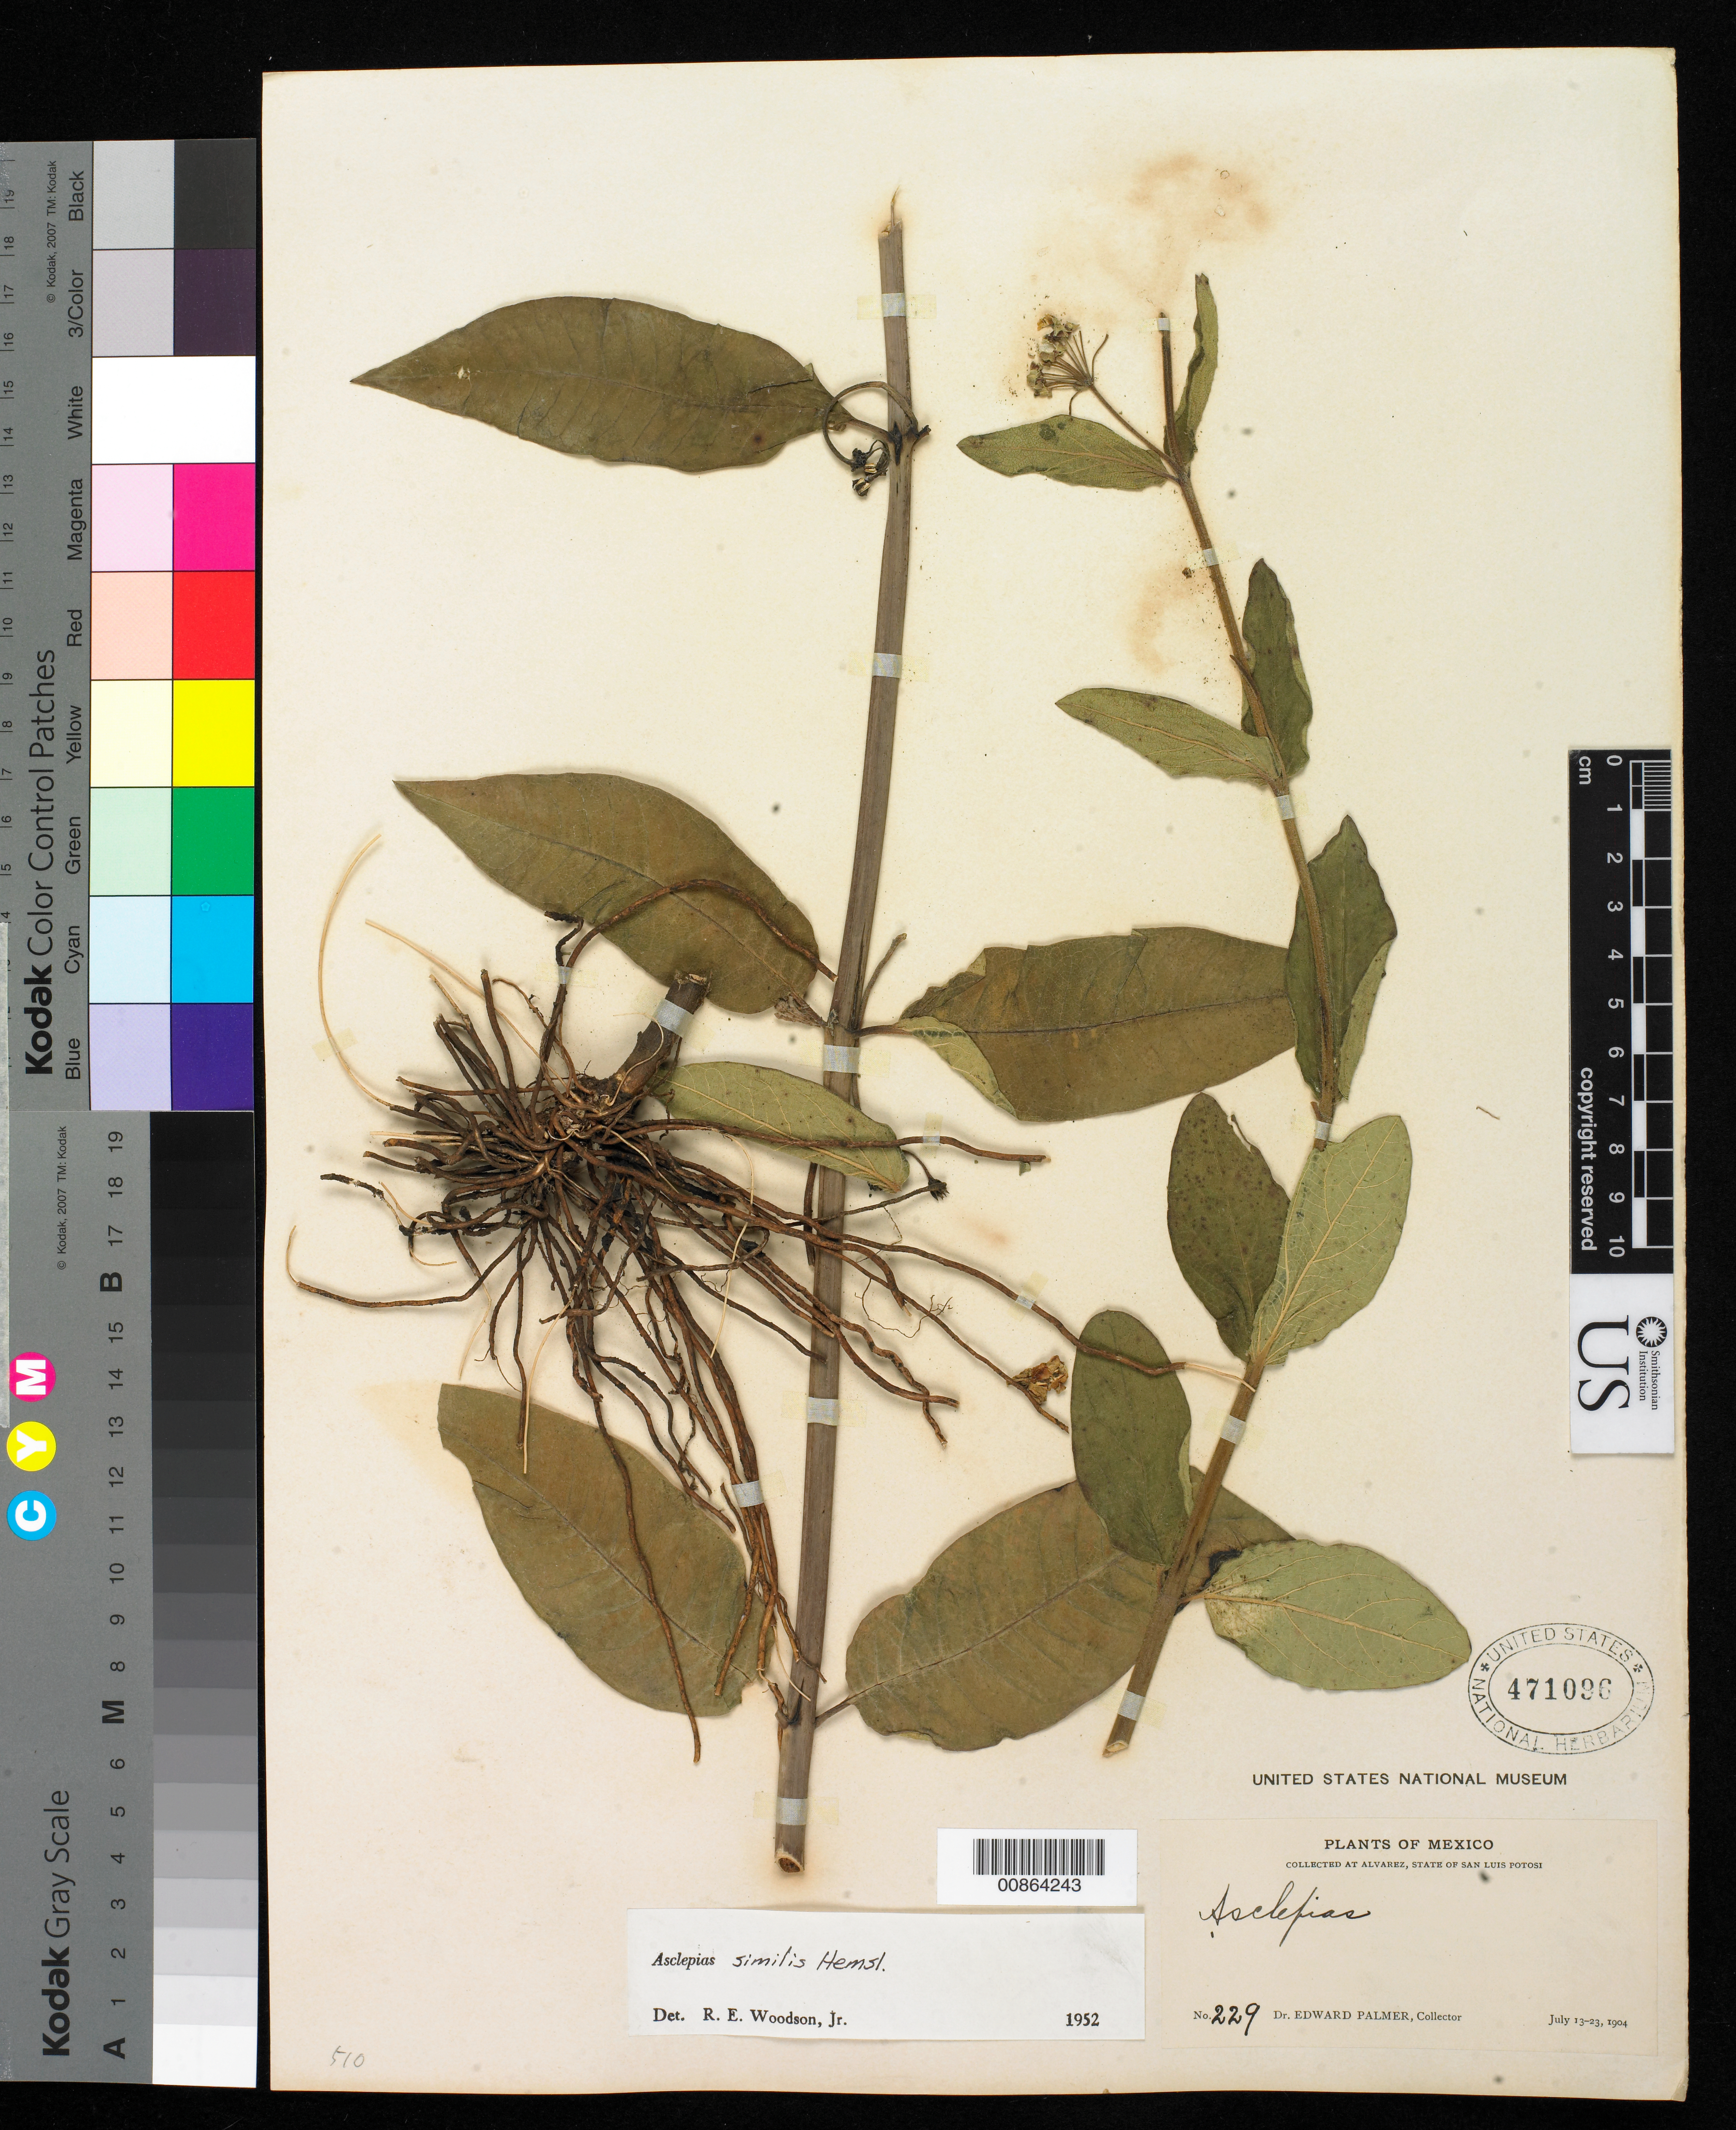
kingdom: Plantae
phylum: Tracheophyta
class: Magnoliopsida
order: Gentianales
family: Apocynaceae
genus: Asclepias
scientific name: Asclepias similis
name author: Hemsl.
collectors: E. Palmer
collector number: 229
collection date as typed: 13 Jul 1904 to 23 Jul 1904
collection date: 1904-07-13/1904-07-23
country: Mexico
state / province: San Luis Potosí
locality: Alvarez, San Luis Potosí.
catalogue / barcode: US 471096